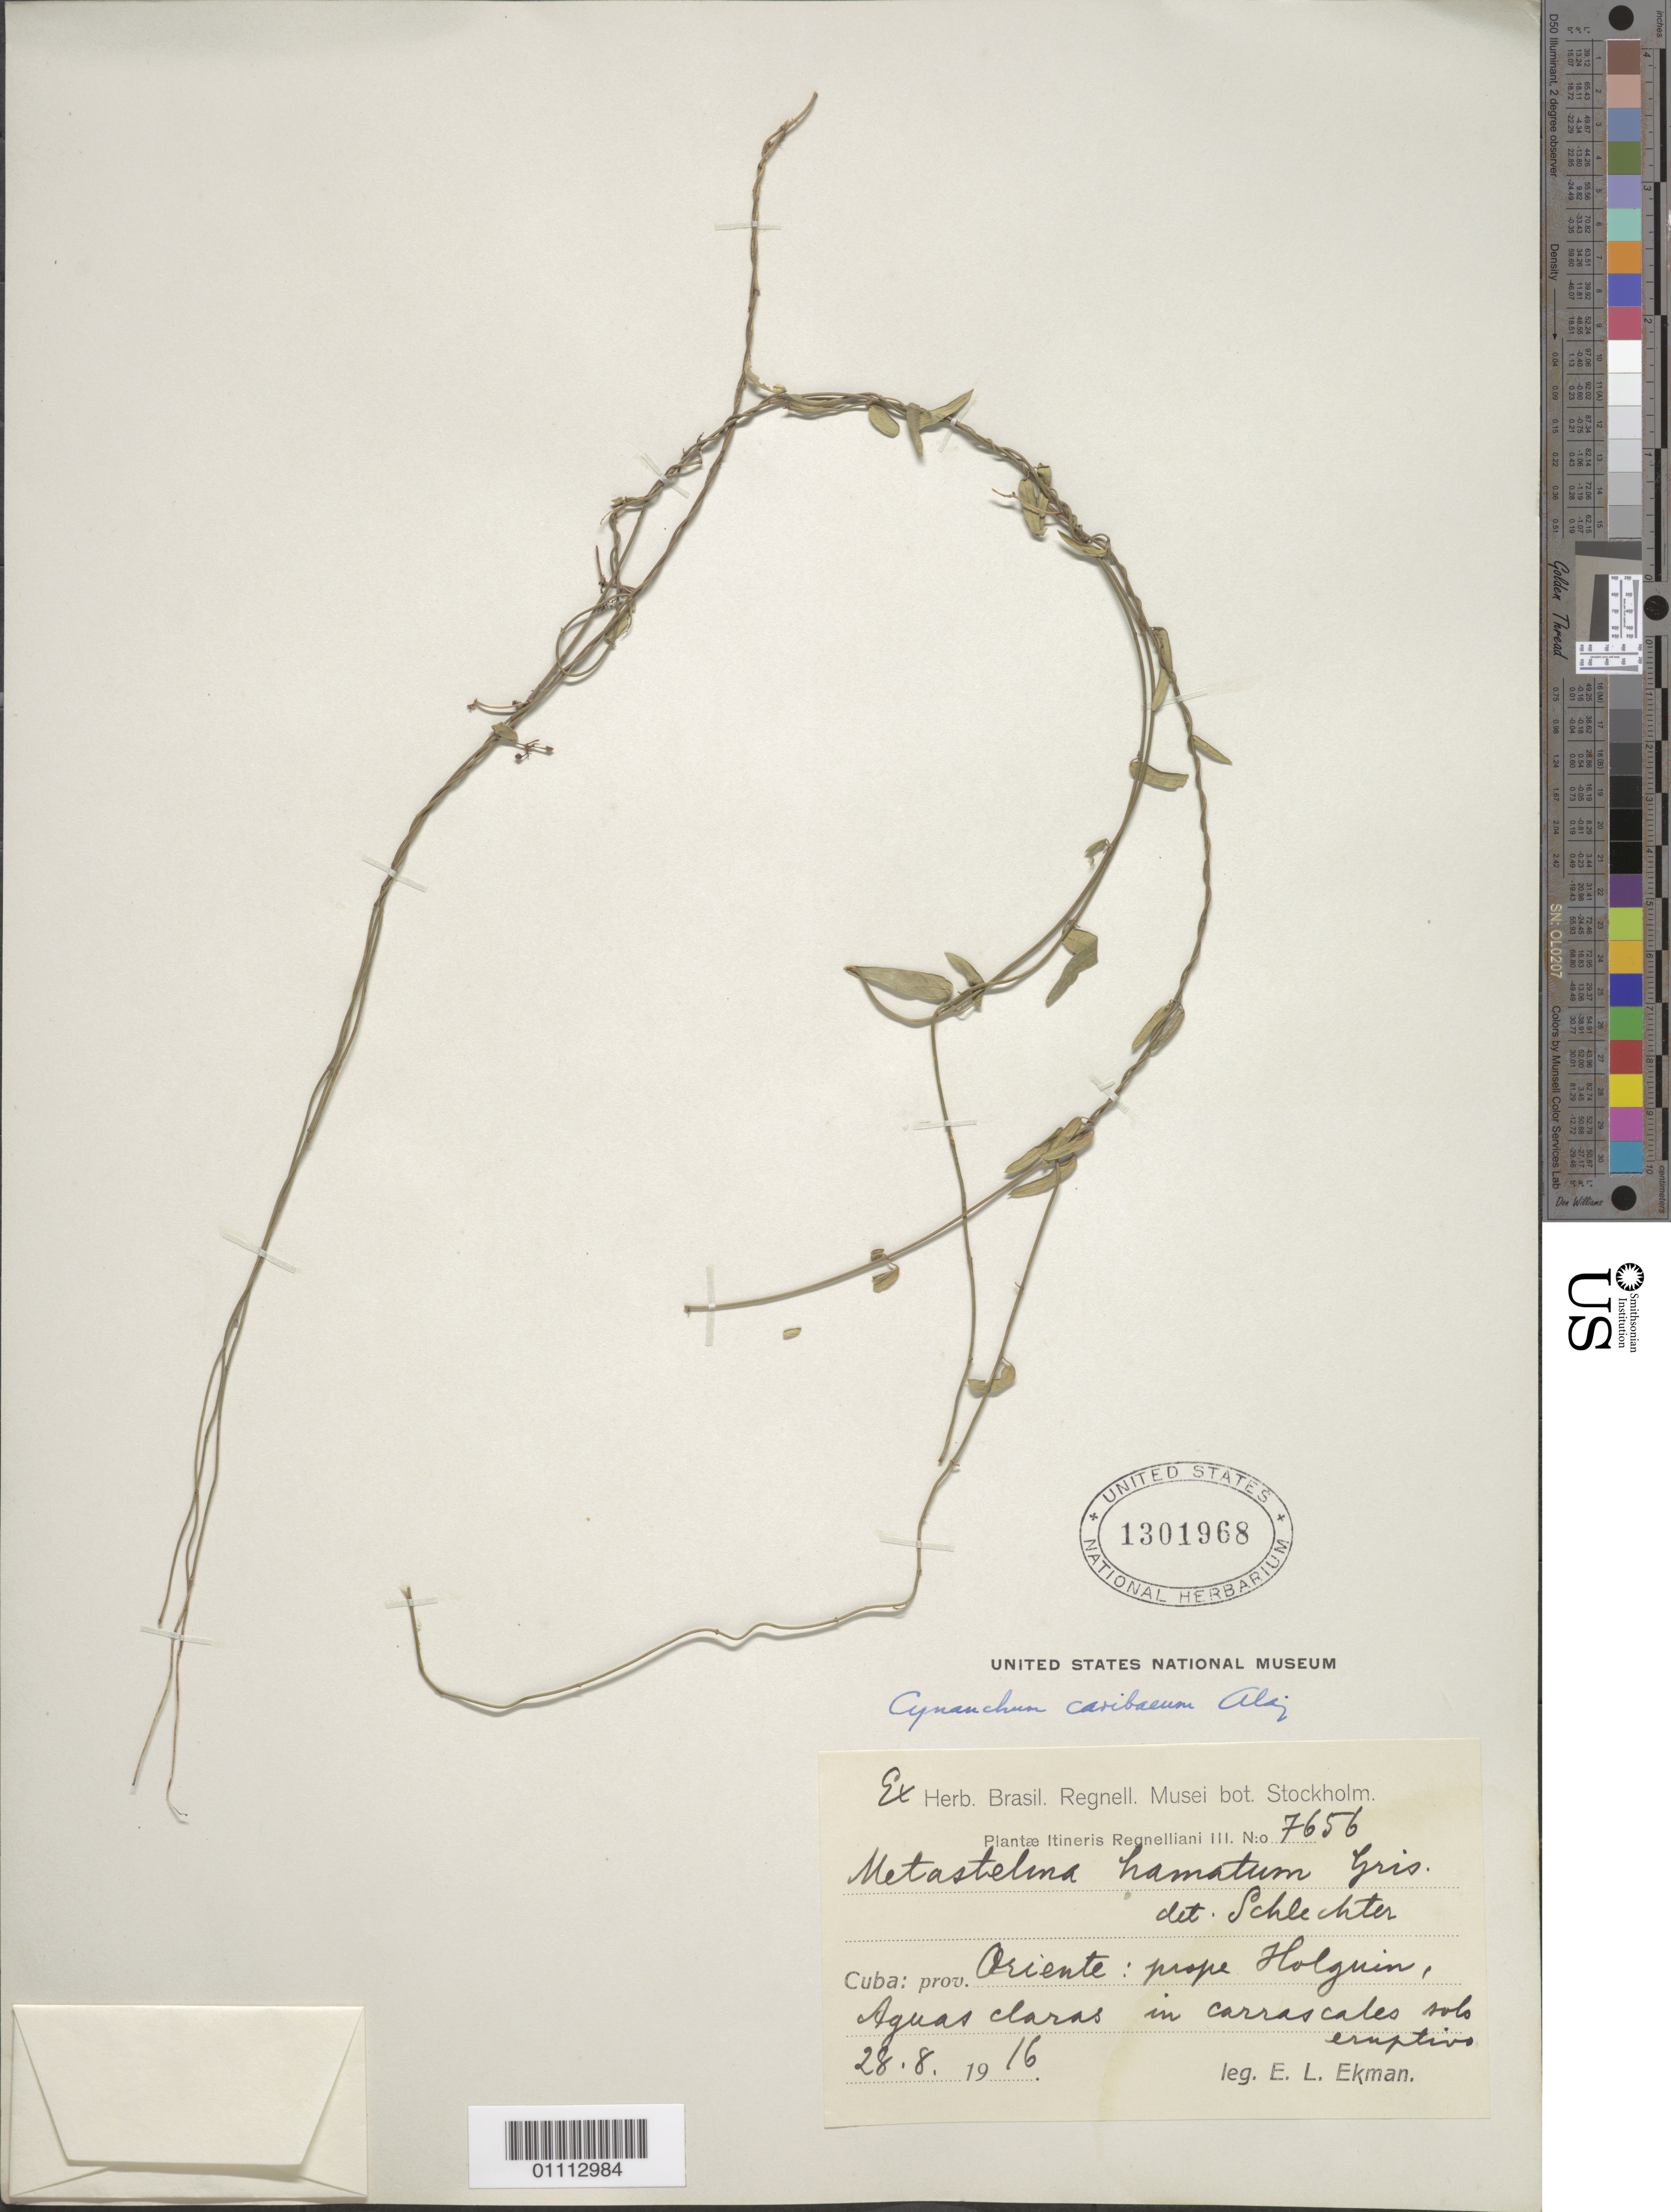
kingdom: Plantae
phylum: Tracheophyta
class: Magnoliopsida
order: Gentianales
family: Apocynaceae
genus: Cynanchum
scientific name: Cynanchum caribaeum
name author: Alain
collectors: E. L. Ekman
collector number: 7656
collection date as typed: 28 Aug 1916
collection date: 1916-08-28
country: Cuba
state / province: Holguín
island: Cuba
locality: Aguas claras in carrascales solo eruptivo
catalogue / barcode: US 1301968